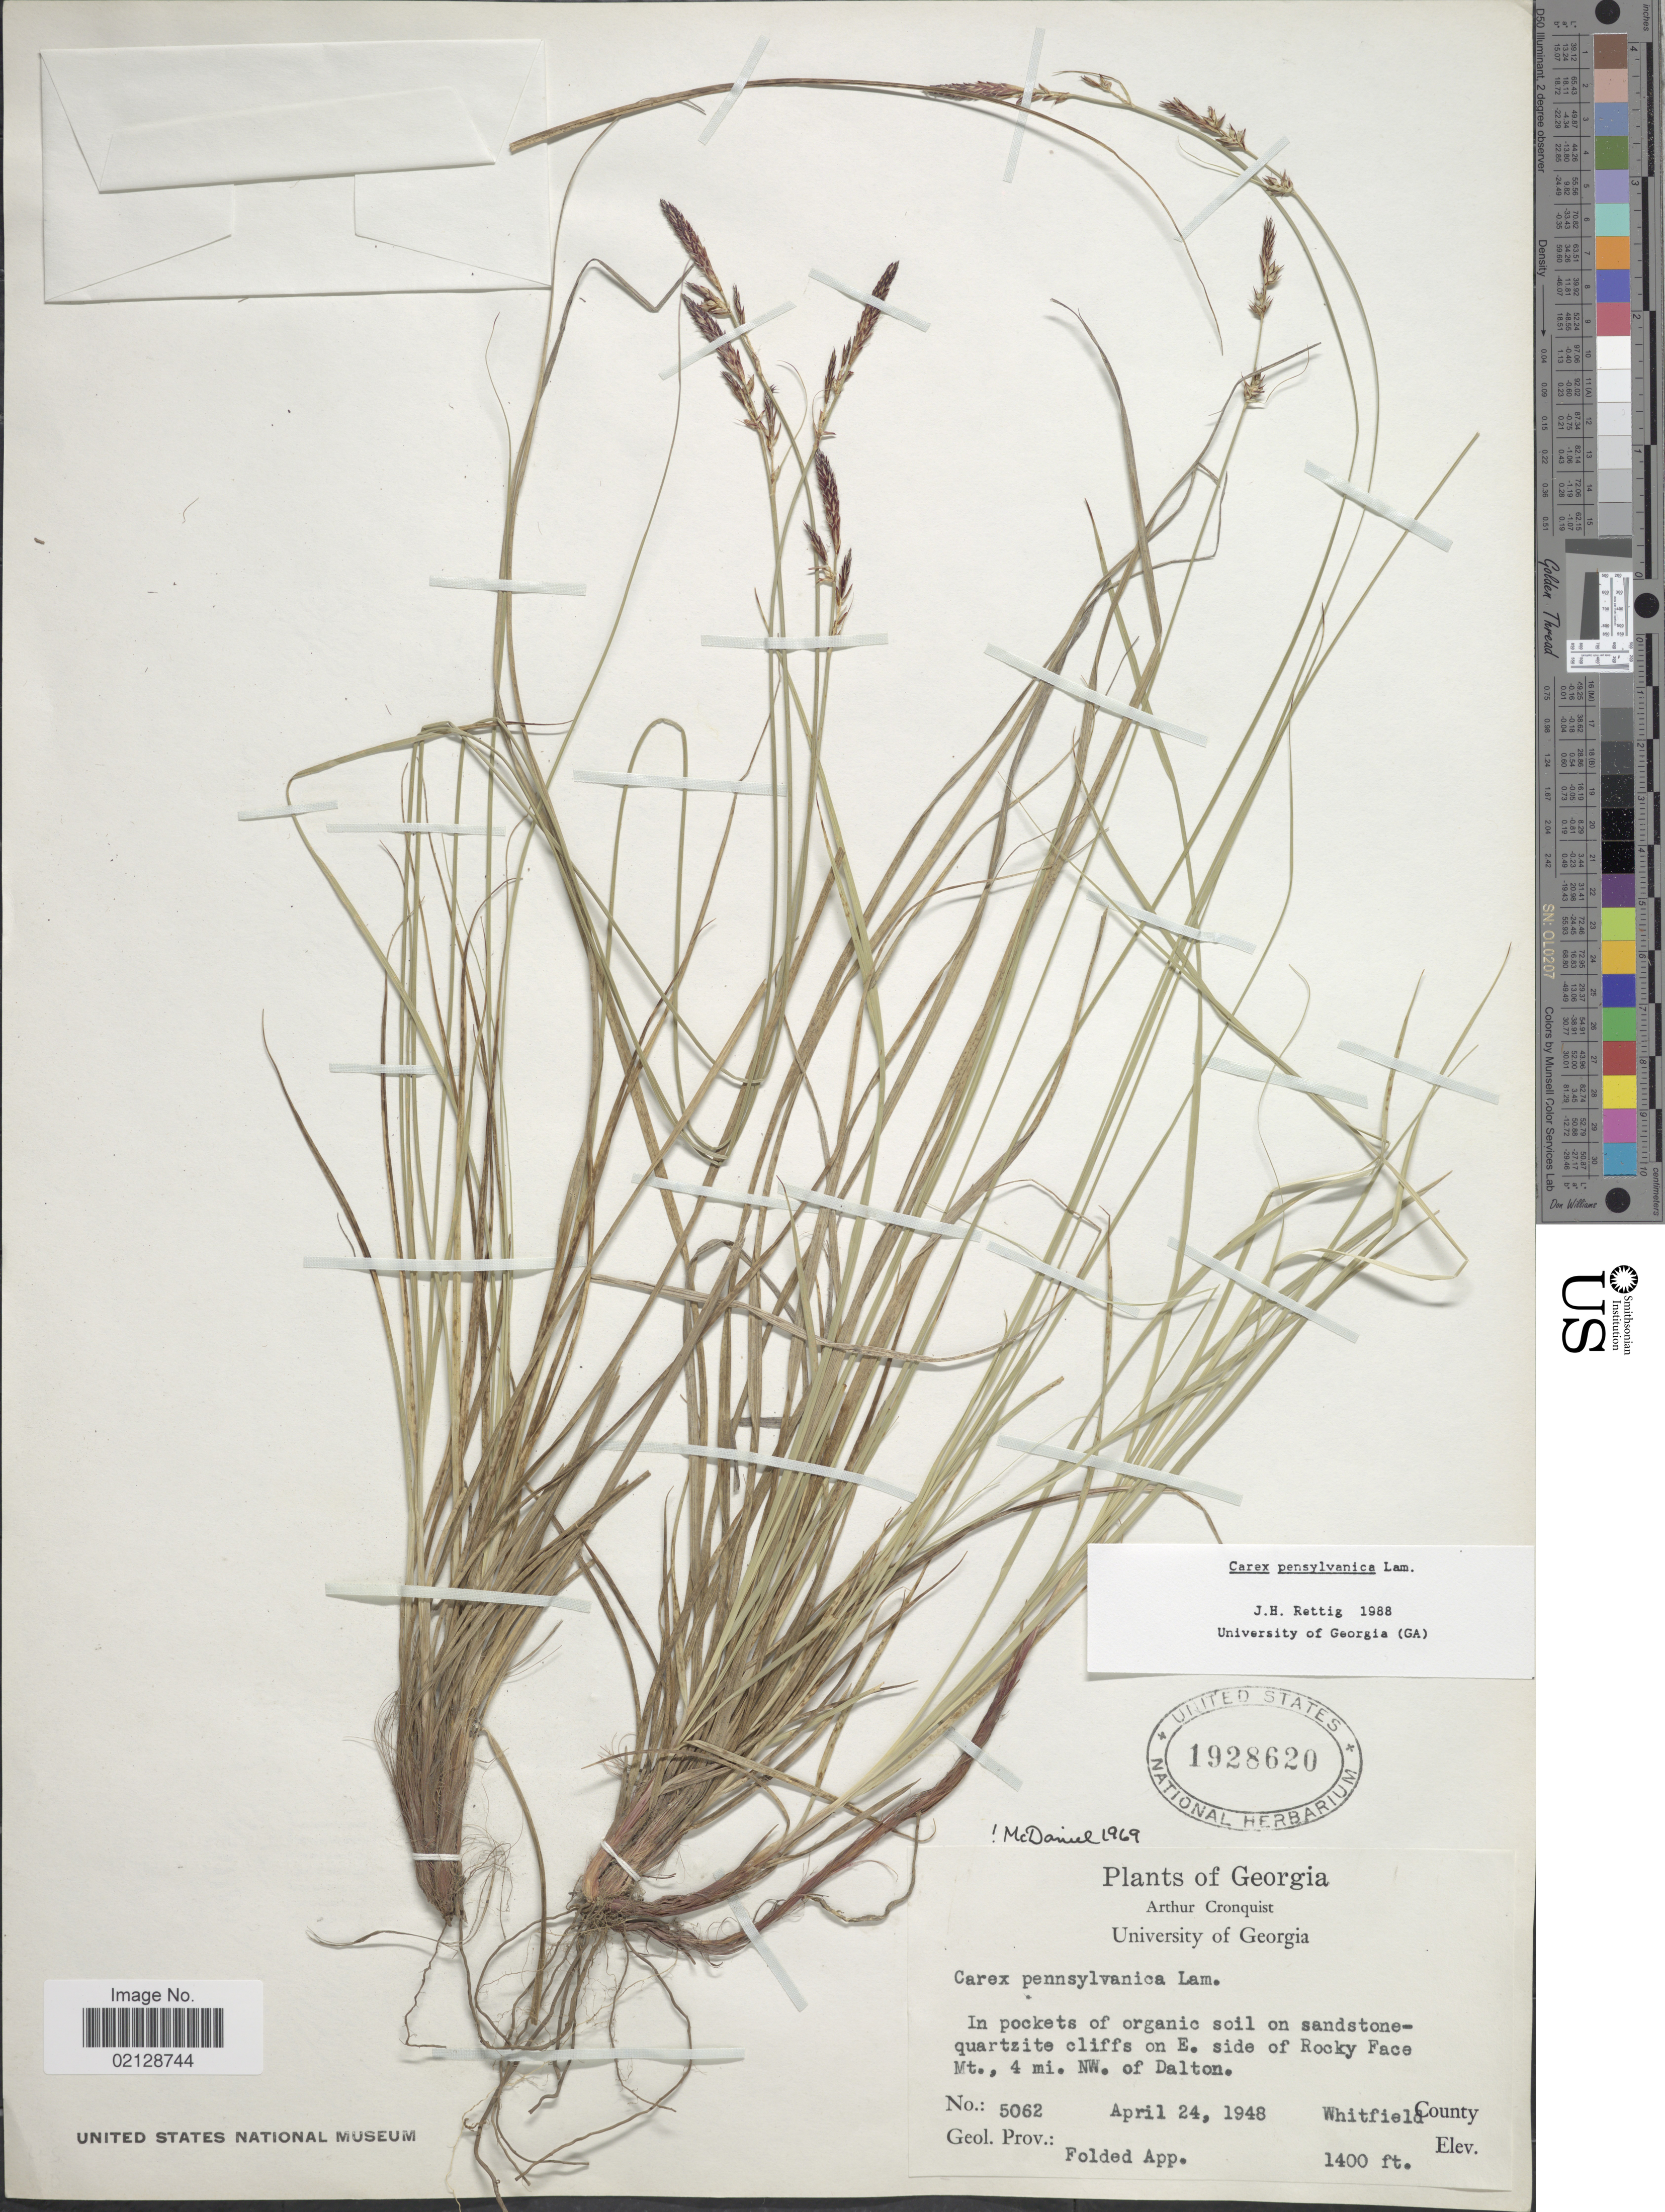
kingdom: Plantae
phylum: Tracheophyta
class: Liliopsida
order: Poales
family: Cyperaceae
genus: Carex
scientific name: Carex pensylvanica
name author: Lam.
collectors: A. J. Cronquist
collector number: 5062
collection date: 1948-04-24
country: United States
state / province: Georgia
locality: In pockets of organic soil on sandstonequartzite cliffs on E. of Rocky Face Mt., 4 mi. NW. of Dalton, Whitfield County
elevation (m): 427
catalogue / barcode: US 1928620